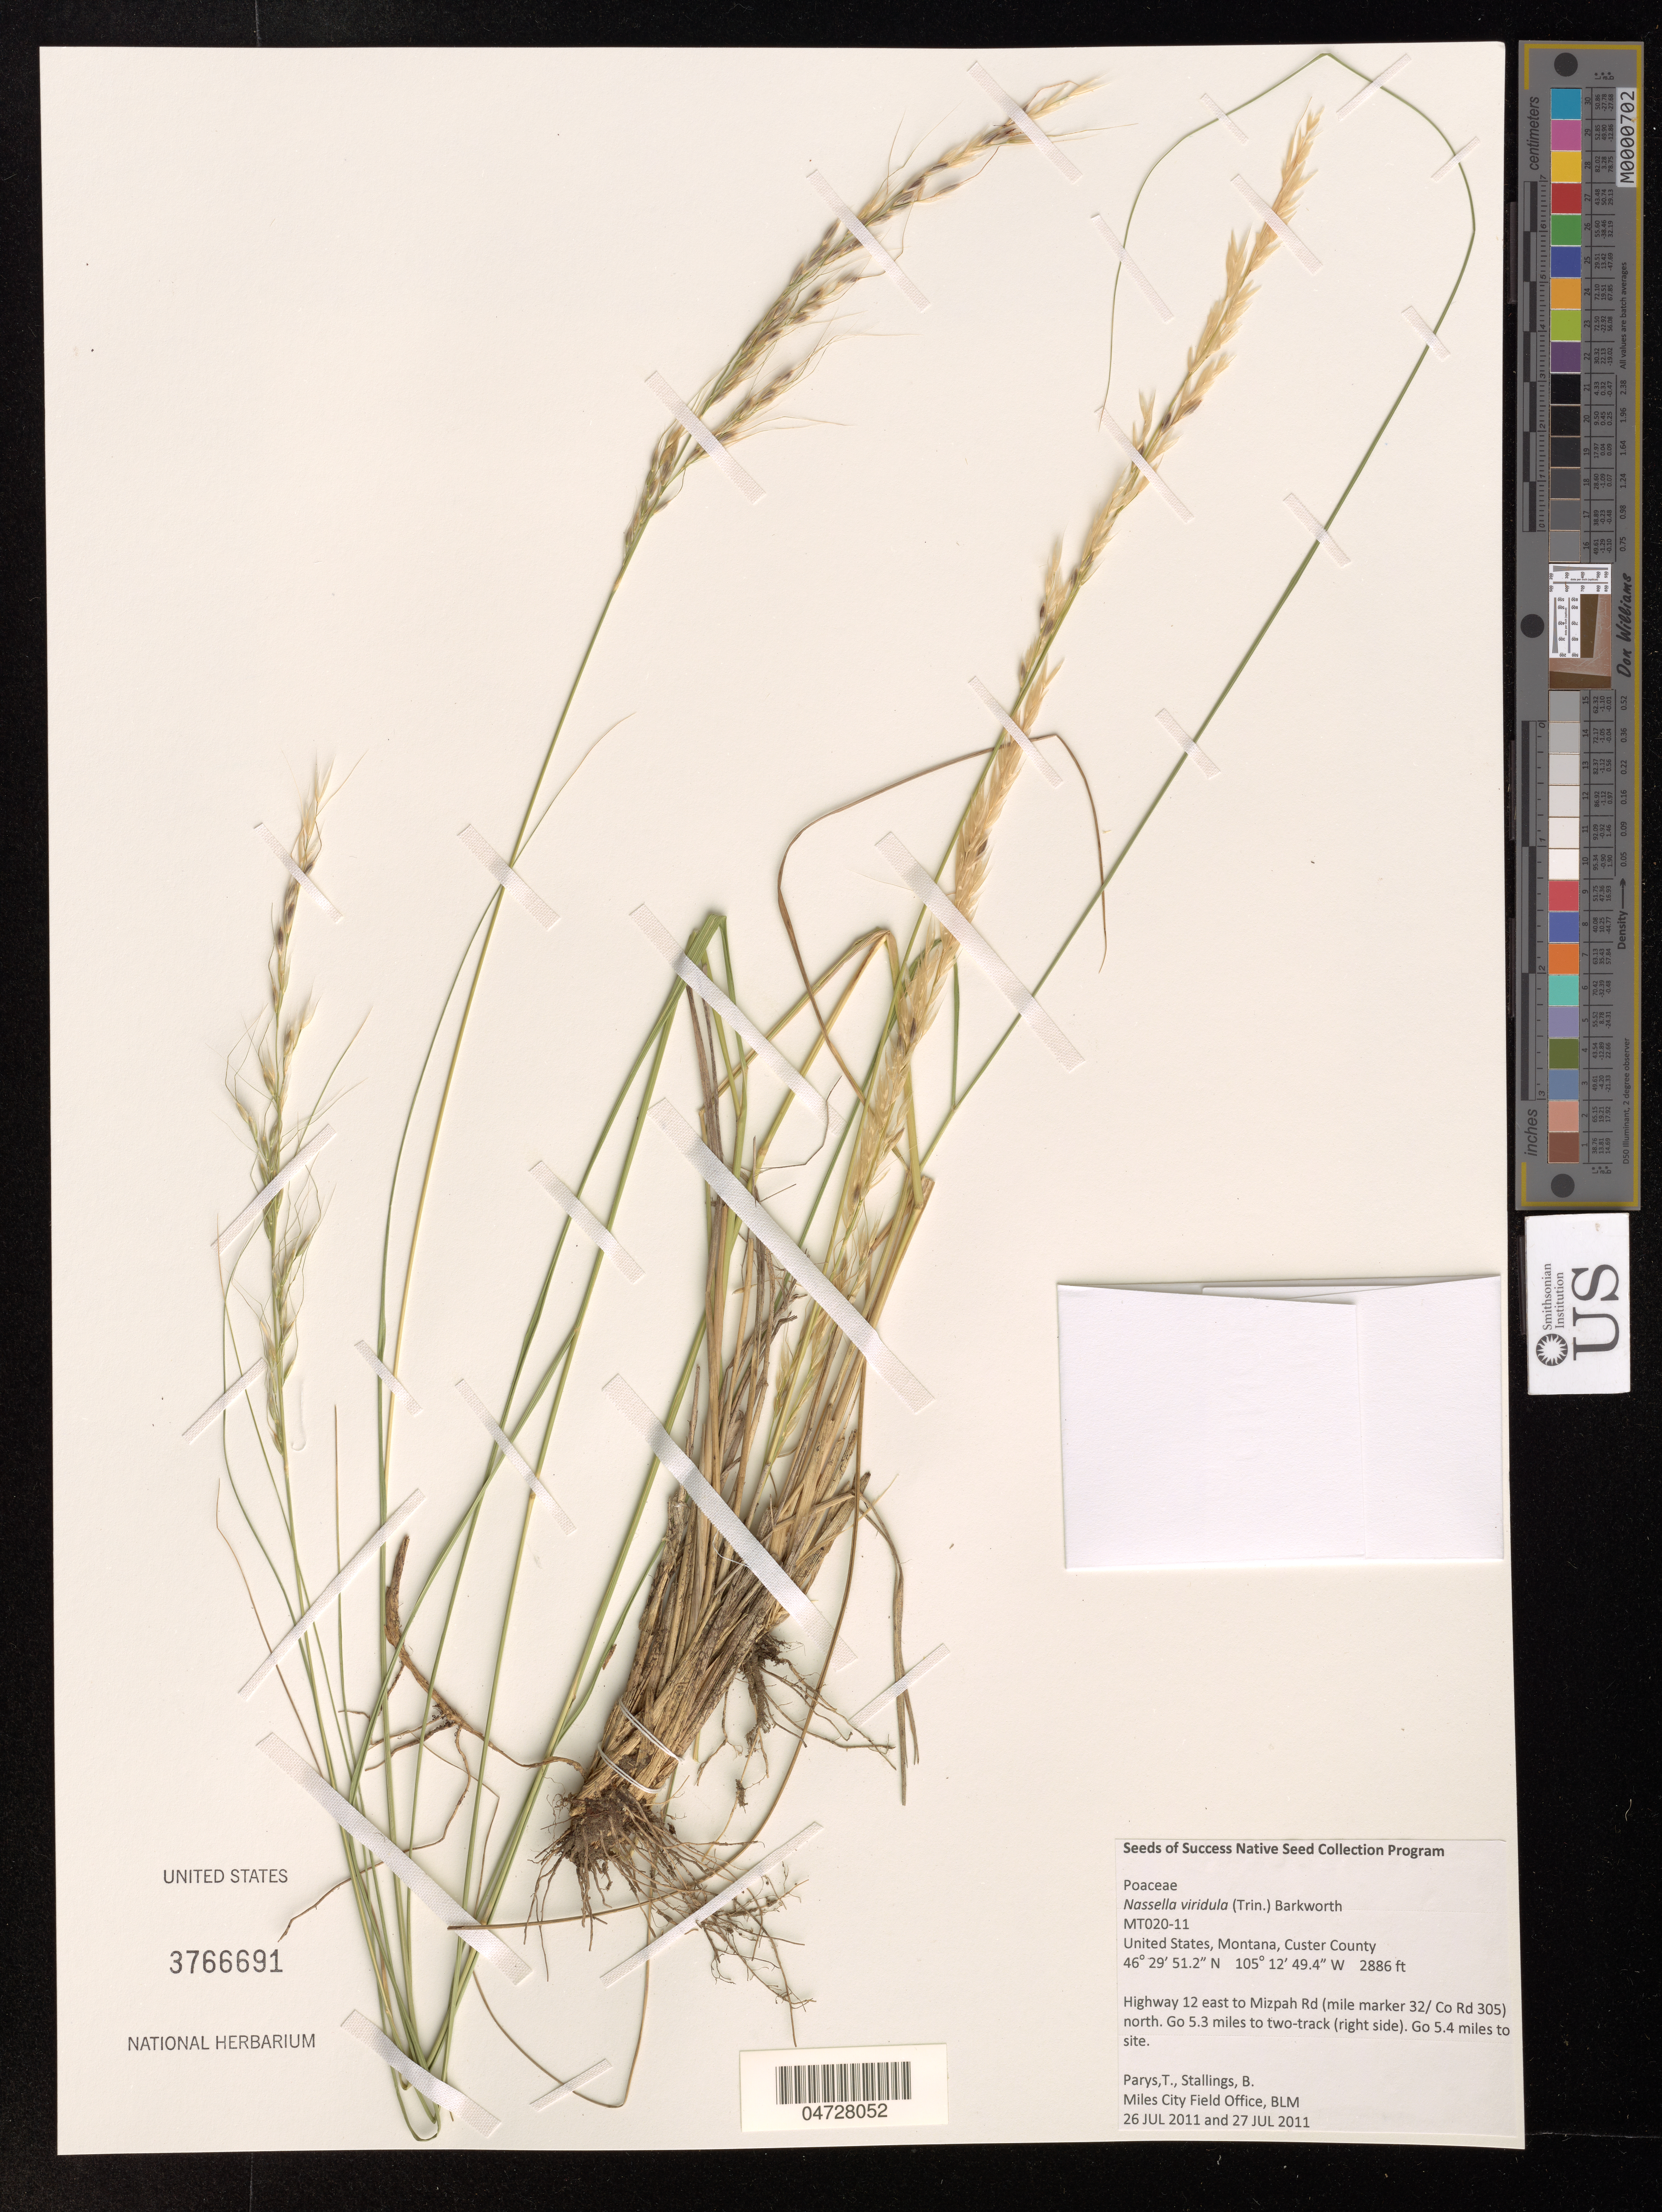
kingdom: Plantae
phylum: Tracheophyta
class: Liliopsida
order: Poales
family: Poaceae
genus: Nassella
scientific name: Nassella viridula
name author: (Trin.) Barkworth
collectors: T. Parys & B. Stallings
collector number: NMT020-11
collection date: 2011-07-26/2011-07-27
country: United States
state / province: Montana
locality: Custer County. Highway 12 east to Mizpah Rd (mile marker 32/ Co Rd 305) north. Go 5.3 miles to two-track (right side). Go 5.4 miles to site.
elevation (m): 880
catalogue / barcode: US 3766691